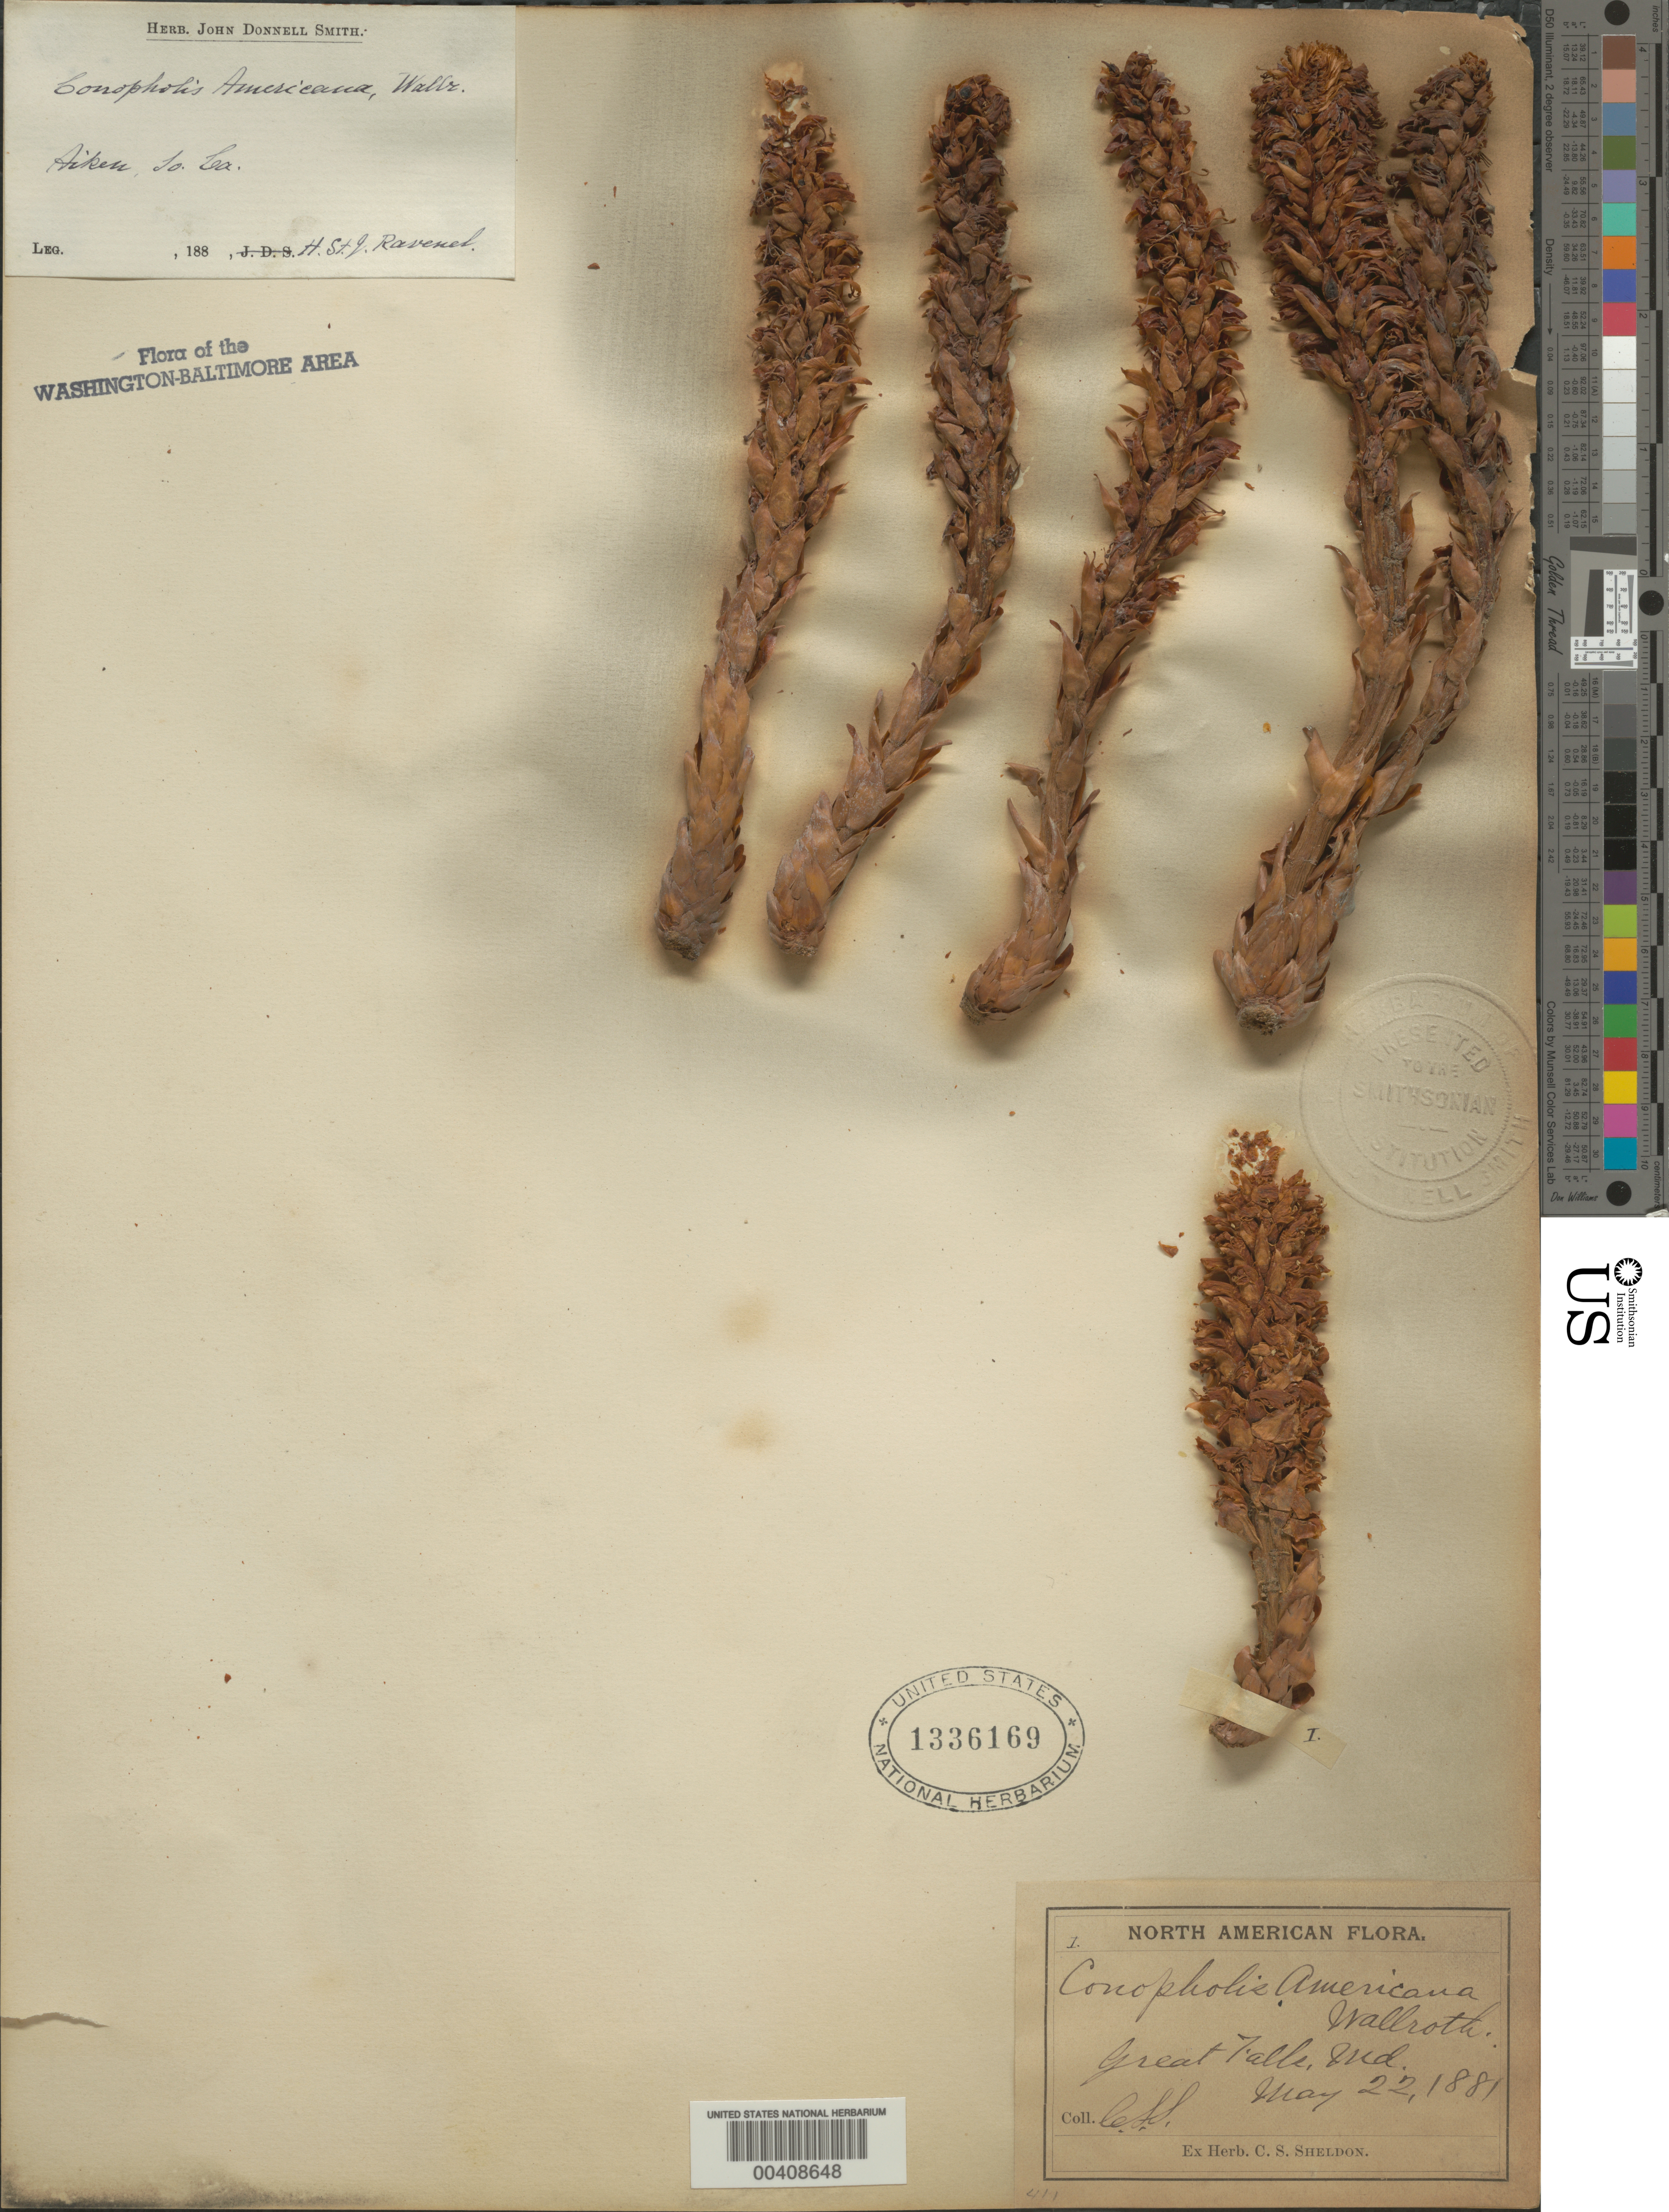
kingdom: Plantae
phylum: Tracheophyta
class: Magnoliopsida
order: Lamiales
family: Orobanchaceae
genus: Conopholis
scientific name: Conopholis americana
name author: (L. f.) Wallr.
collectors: C. S. Sheldon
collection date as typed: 22 May 1881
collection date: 1881-05-22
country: United States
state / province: Maryland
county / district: Montgomery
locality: Great Falls C. & O. Canal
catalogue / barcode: US 1336169